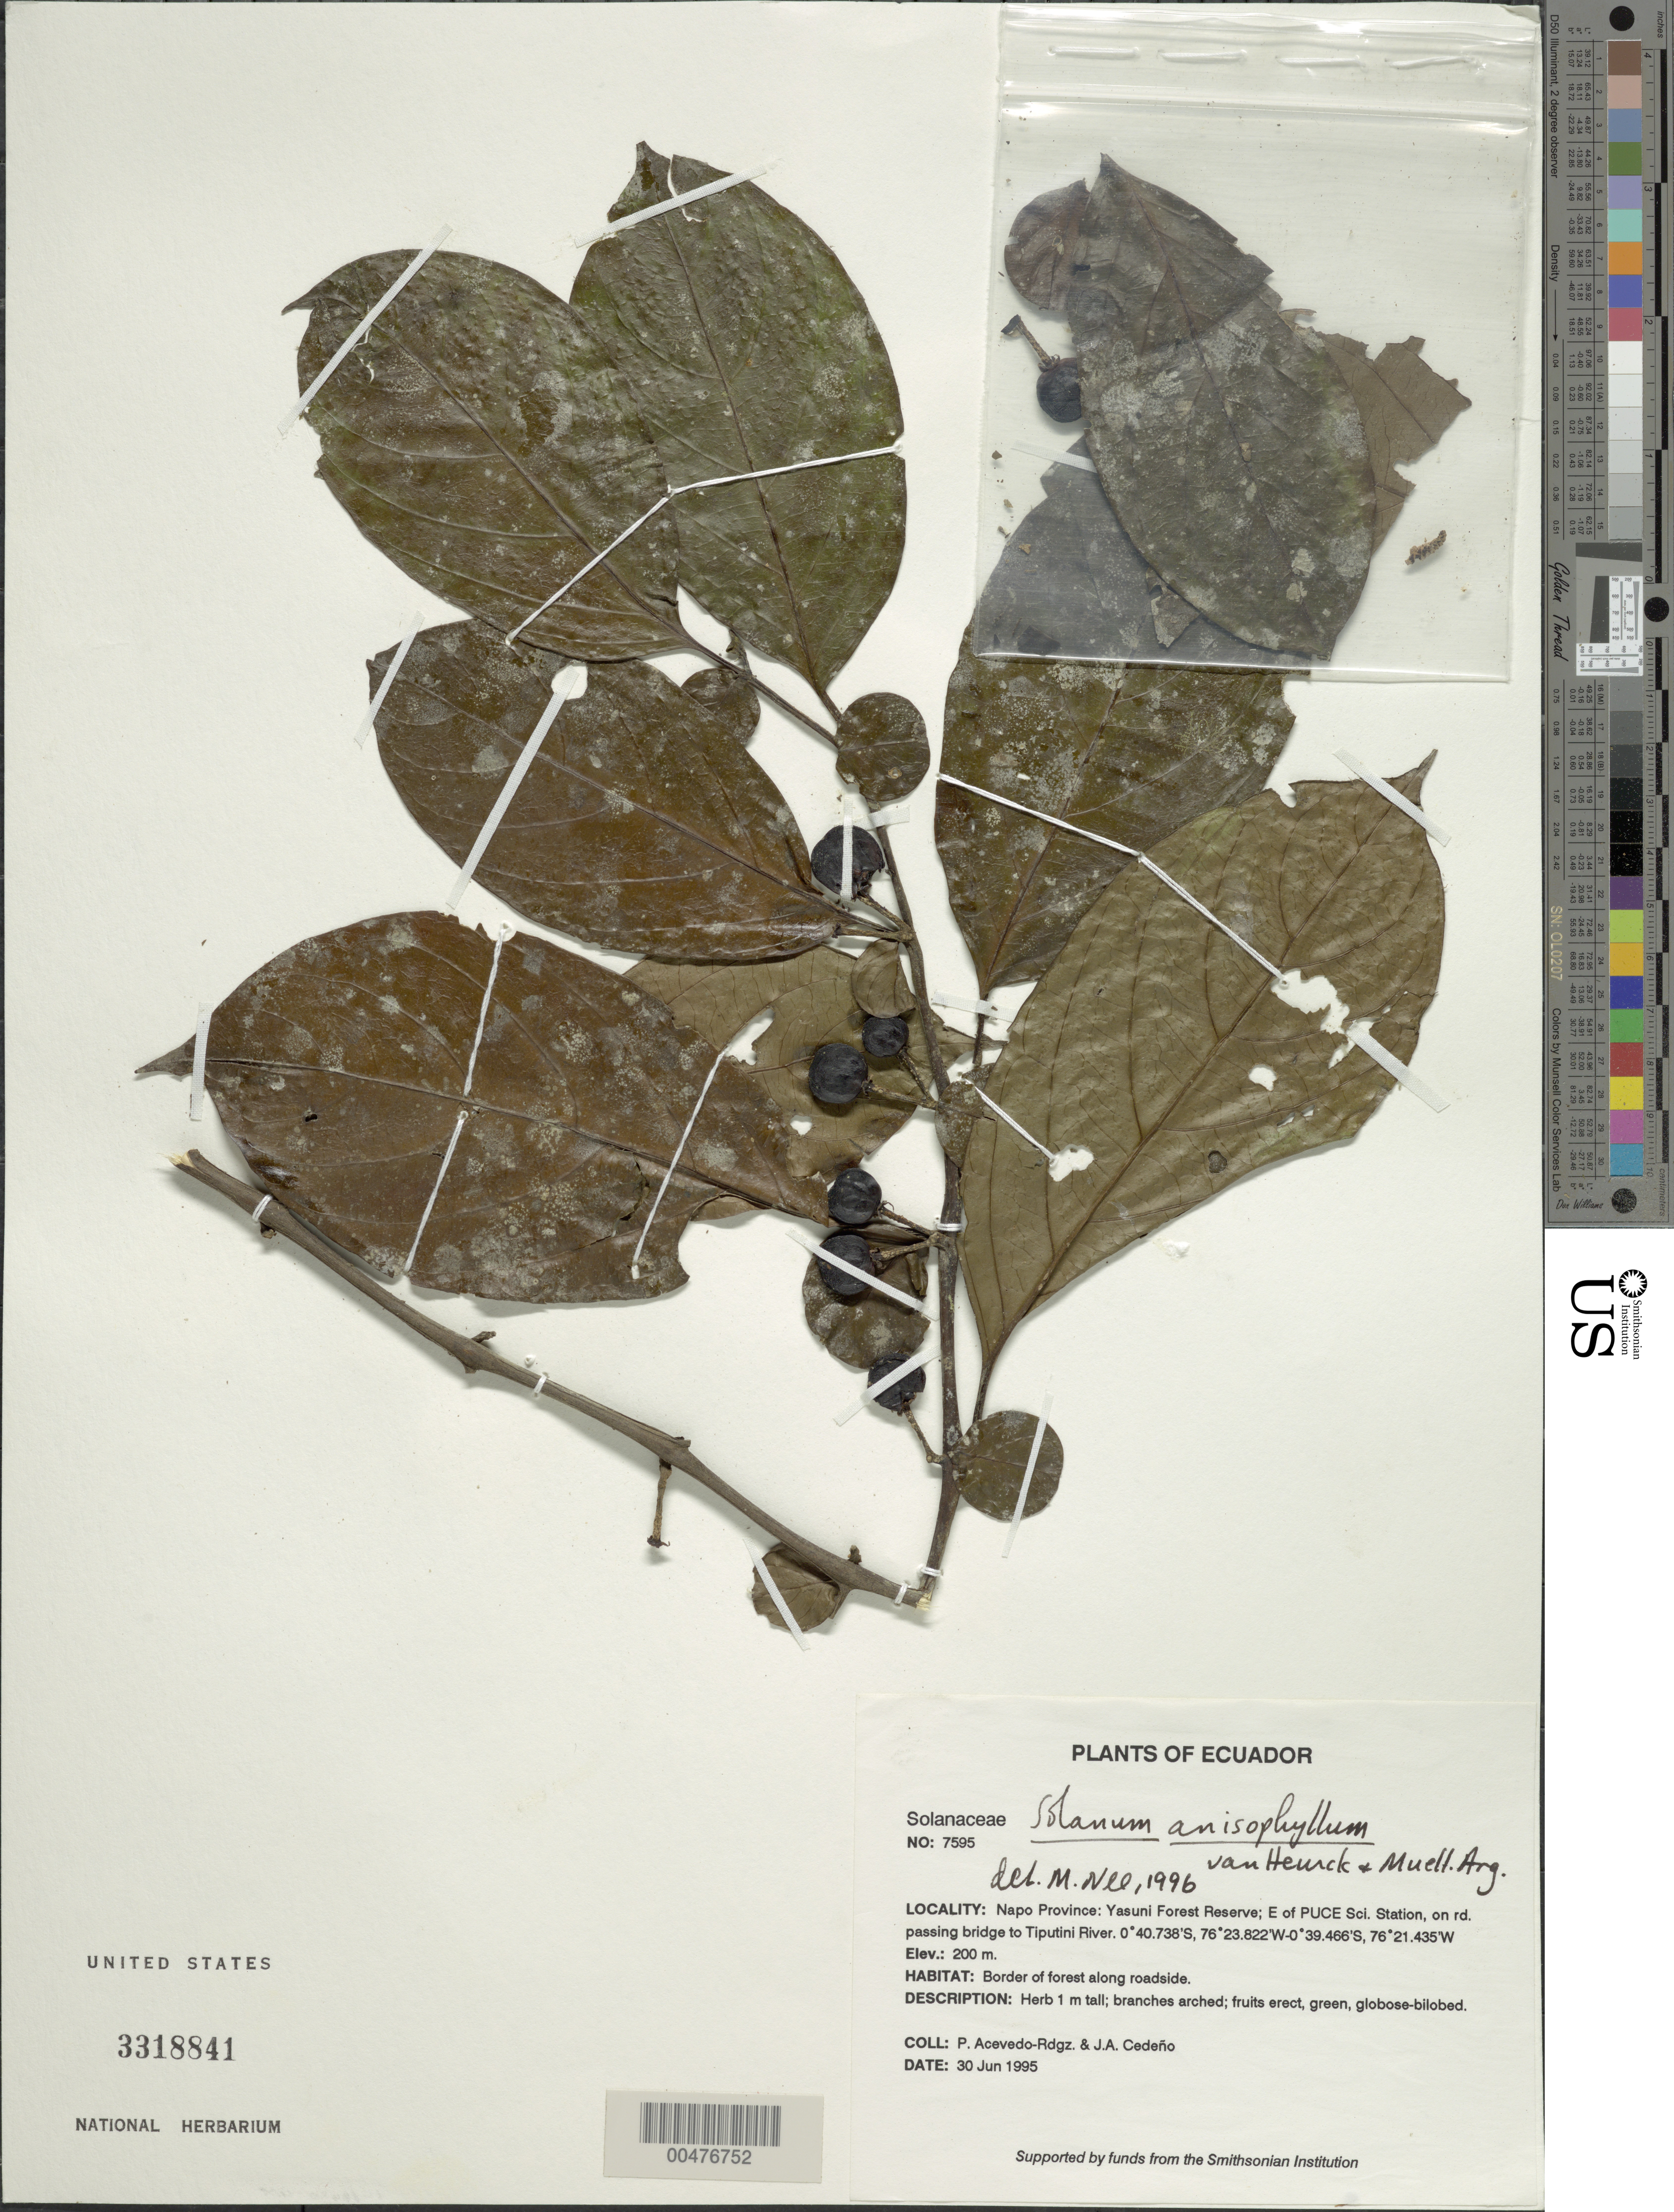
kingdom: Plantae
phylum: Tracheophyta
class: Magnoliopsida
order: Solanales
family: Solanaceae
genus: Solanum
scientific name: Solanum anisophyllum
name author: Van Heurck & Müll. Arg.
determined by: Nee, Michael H.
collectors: P. Acevedo-Rodr. & J. A. Cedeño M.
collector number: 7595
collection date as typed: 30 Jun 1995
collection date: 1995-06-30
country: Ecuador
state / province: Napo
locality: Napo Province: Yasuni Forest Reserve; E of PUCE Sci. Station on rd. passing bridge to Tiputini River.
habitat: Border of forest along roadside.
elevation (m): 200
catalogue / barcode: US 3318841